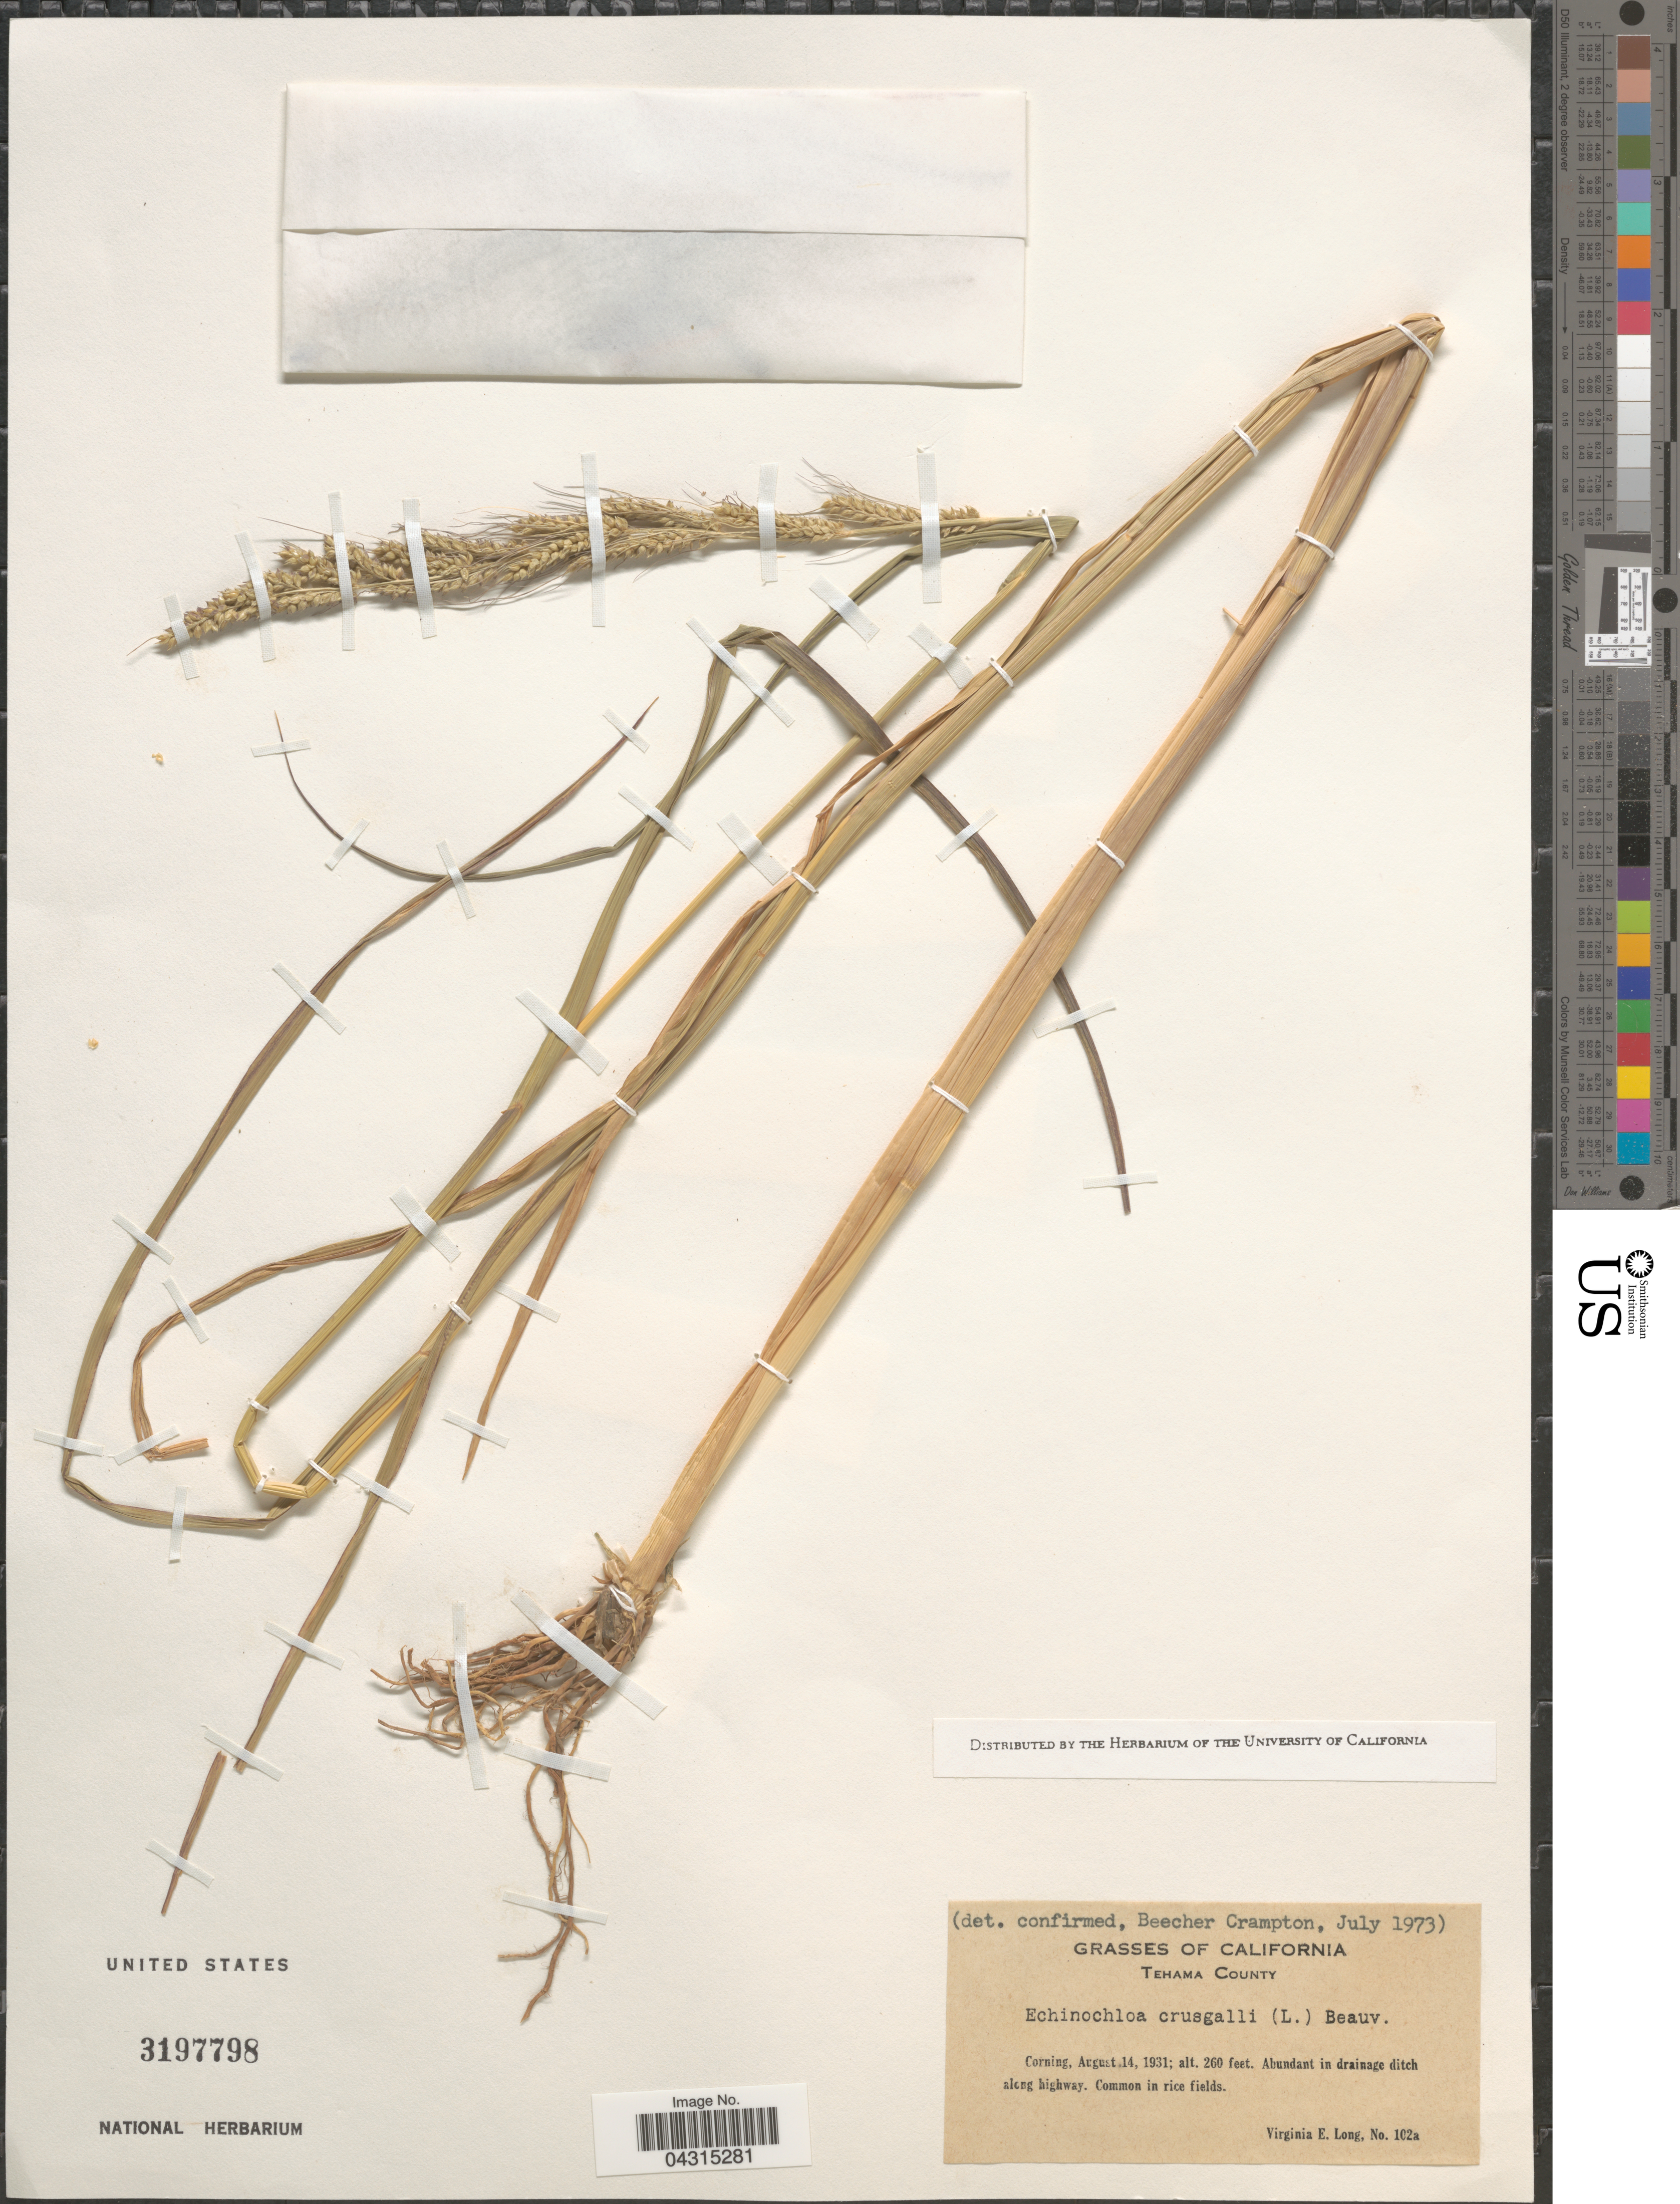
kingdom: Plantae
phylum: Tracheophyta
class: Liliopsida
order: Poales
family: Poaceae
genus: Echinochloa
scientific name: Echinochloa crus-galli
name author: (L.) P. Beauv.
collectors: V. Long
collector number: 102a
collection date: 1931-08-14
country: United States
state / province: California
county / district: Tehama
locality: Tehama County. Corning. Abundant in drainage ditch along highway.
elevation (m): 79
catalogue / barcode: US 3197798